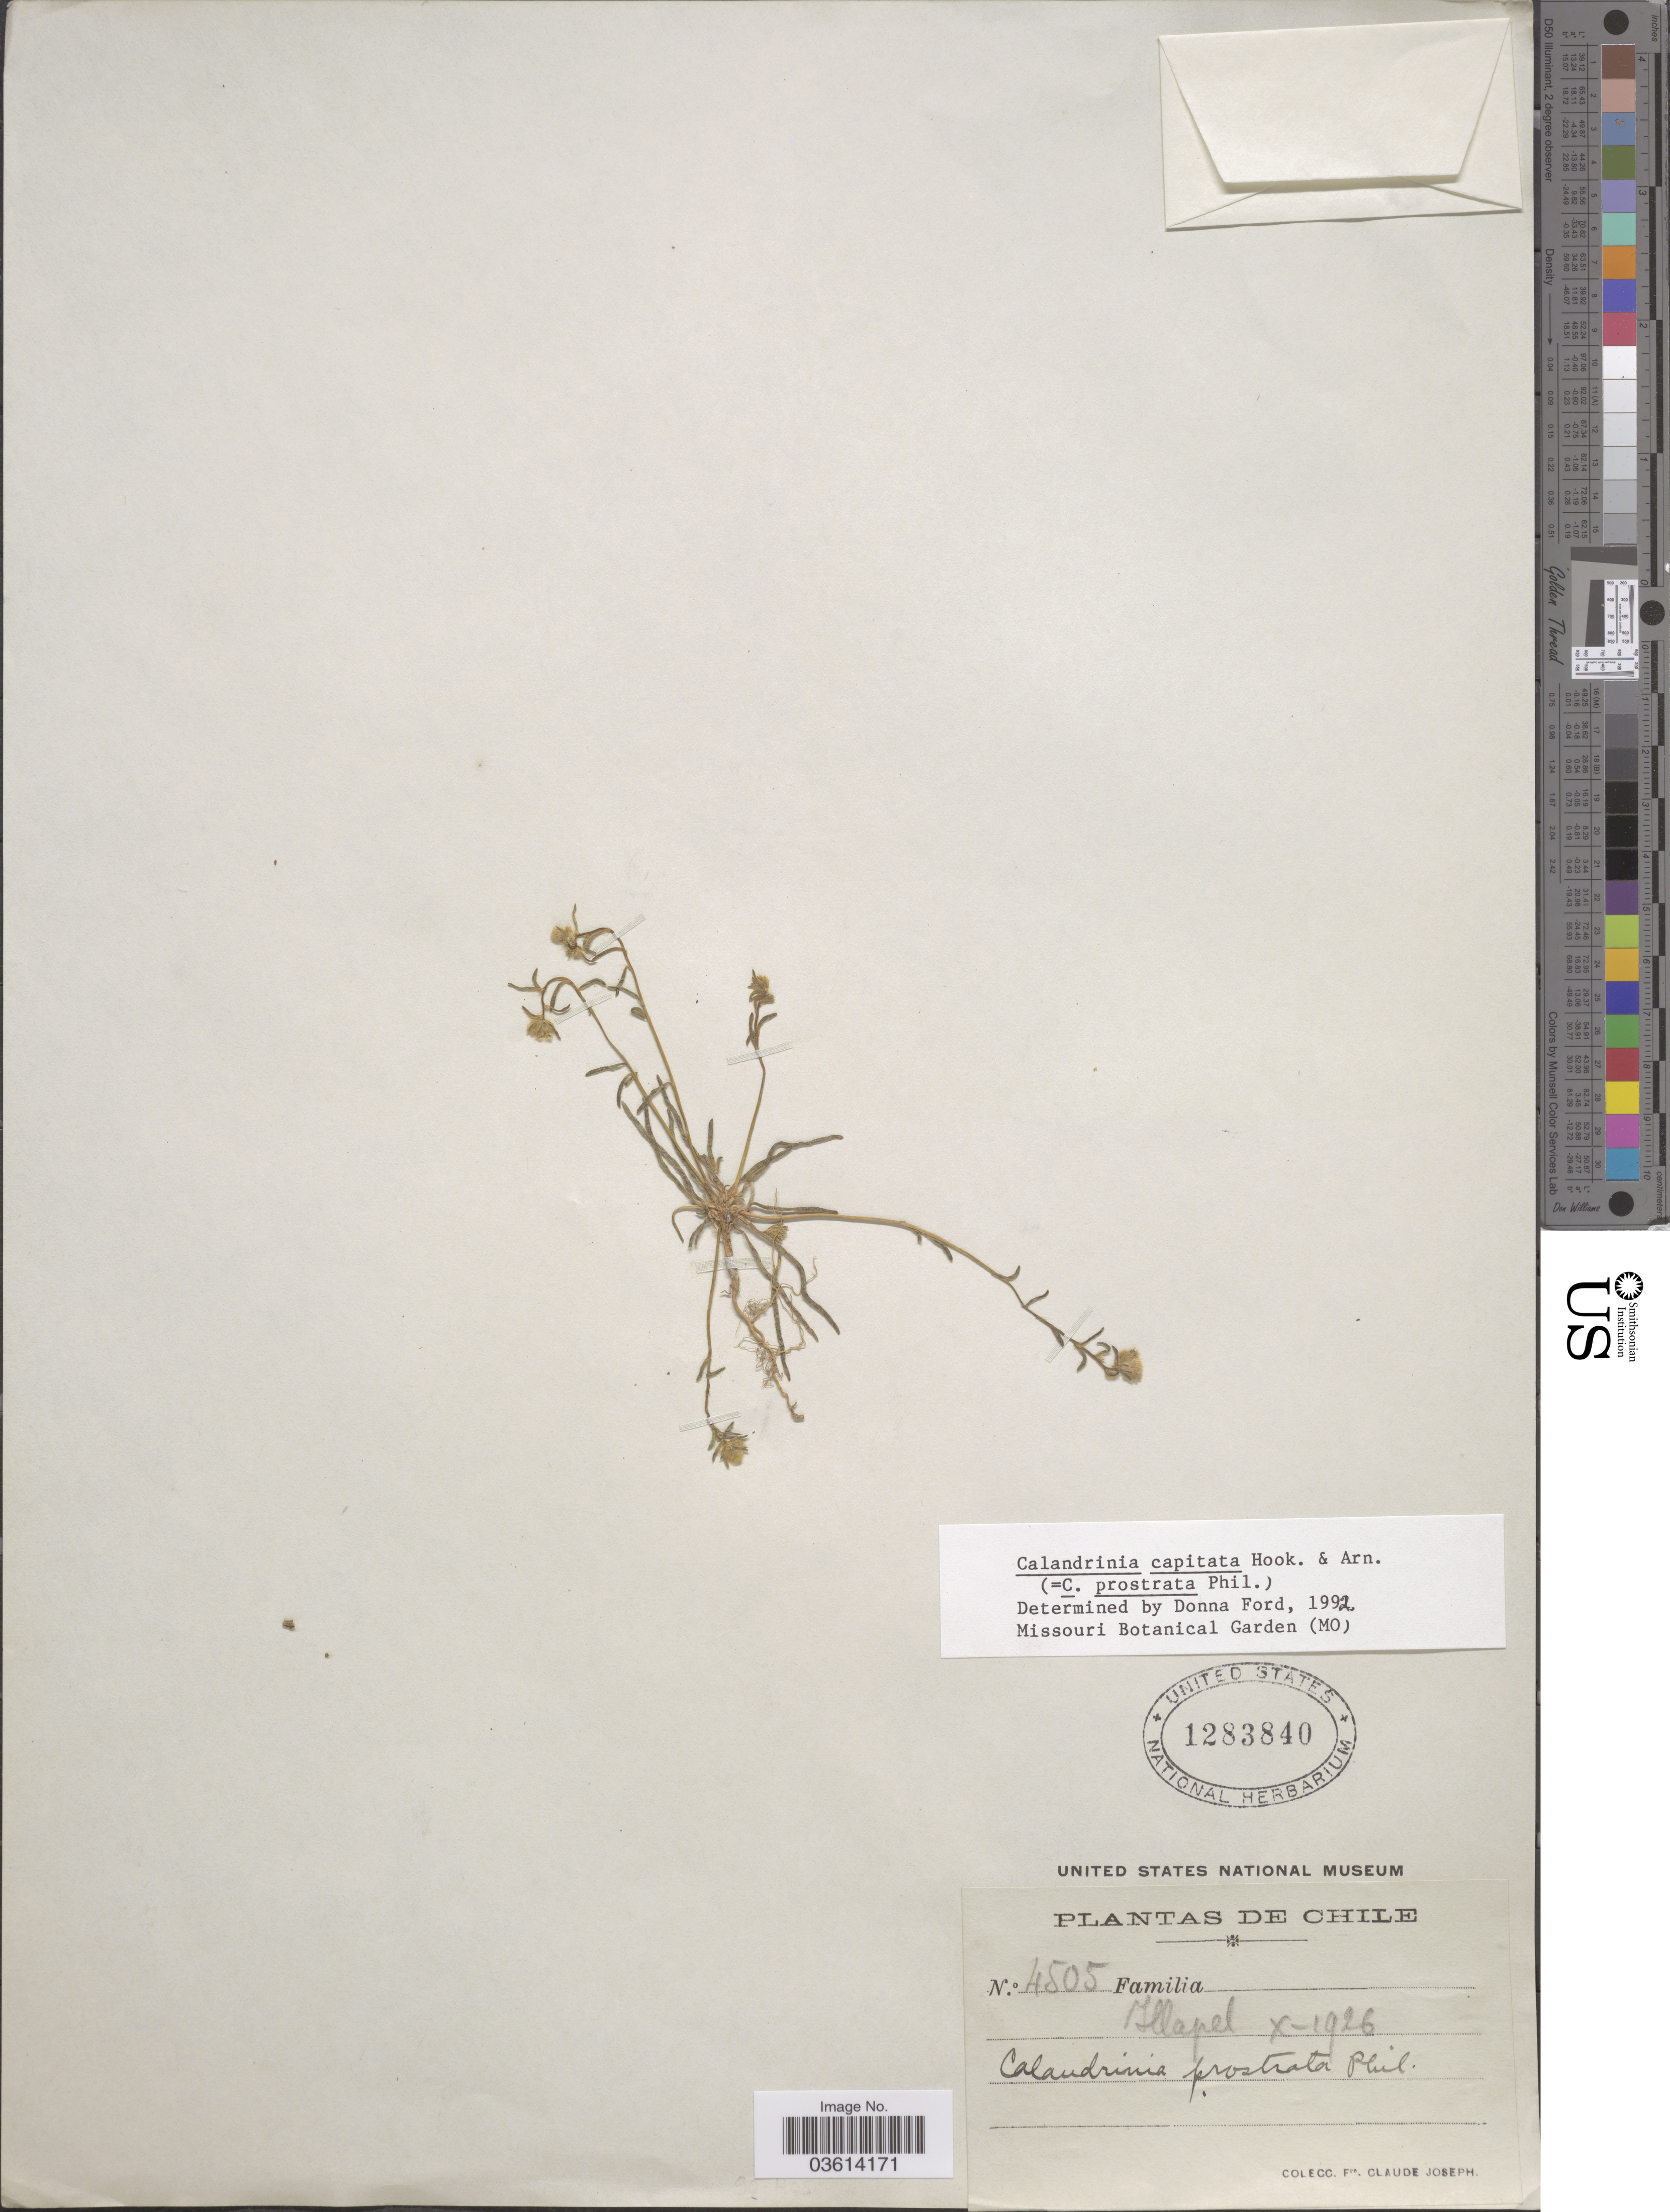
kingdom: Plantae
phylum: Tracheophyta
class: Magnoliopsida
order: Caryophyllales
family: Montiaceae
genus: Montiopsis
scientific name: Montiopsis capitata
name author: (Hook. & Arn.) D.I. Ford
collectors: Bro. Claude-Joseph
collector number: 4505*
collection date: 1926-10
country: Chile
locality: Illapel.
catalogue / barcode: US 1283840